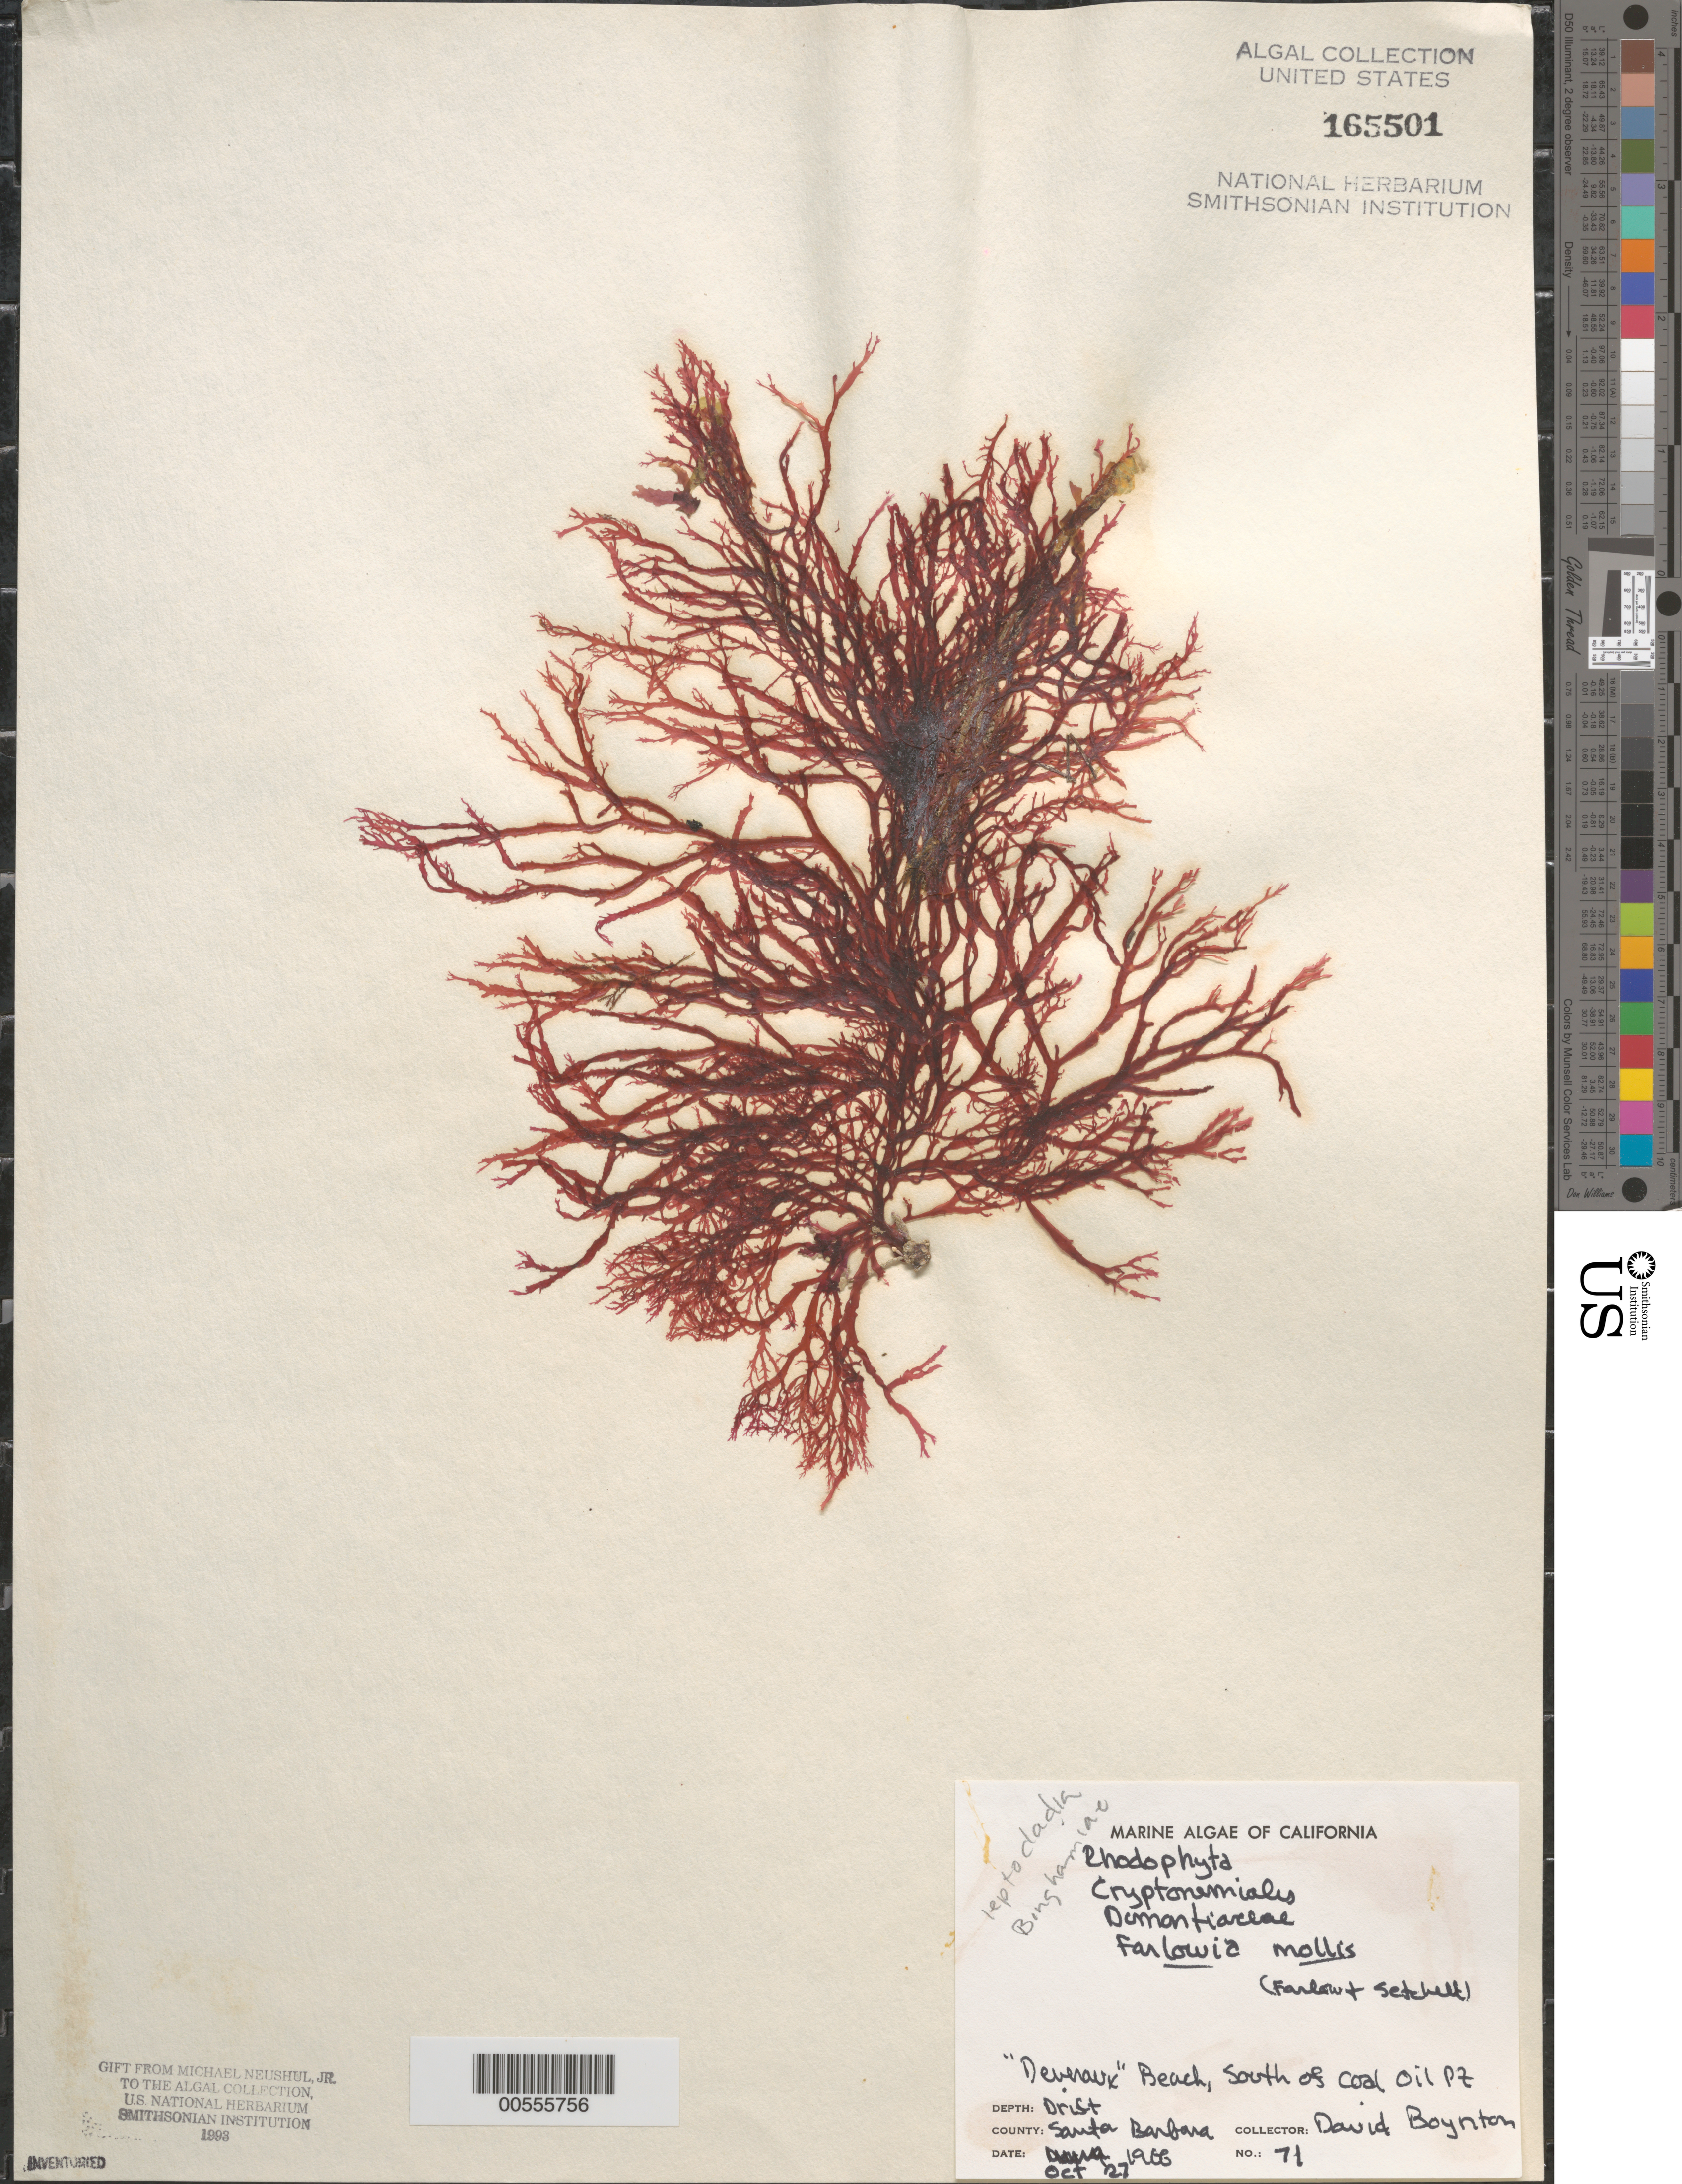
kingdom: Plantae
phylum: Rhodophyta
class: Florideophyceae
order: Gigartinales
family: Dumontiaceae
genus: Farlowia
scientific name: Farlowia mollis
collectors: D. Boynton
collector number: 71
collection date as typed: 27 Oct 1966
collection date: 1966-10-27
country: United States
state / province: California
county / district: Santa Barbara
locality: Deveraux Beach, south of Coal Oil Point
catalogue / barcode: US 165501